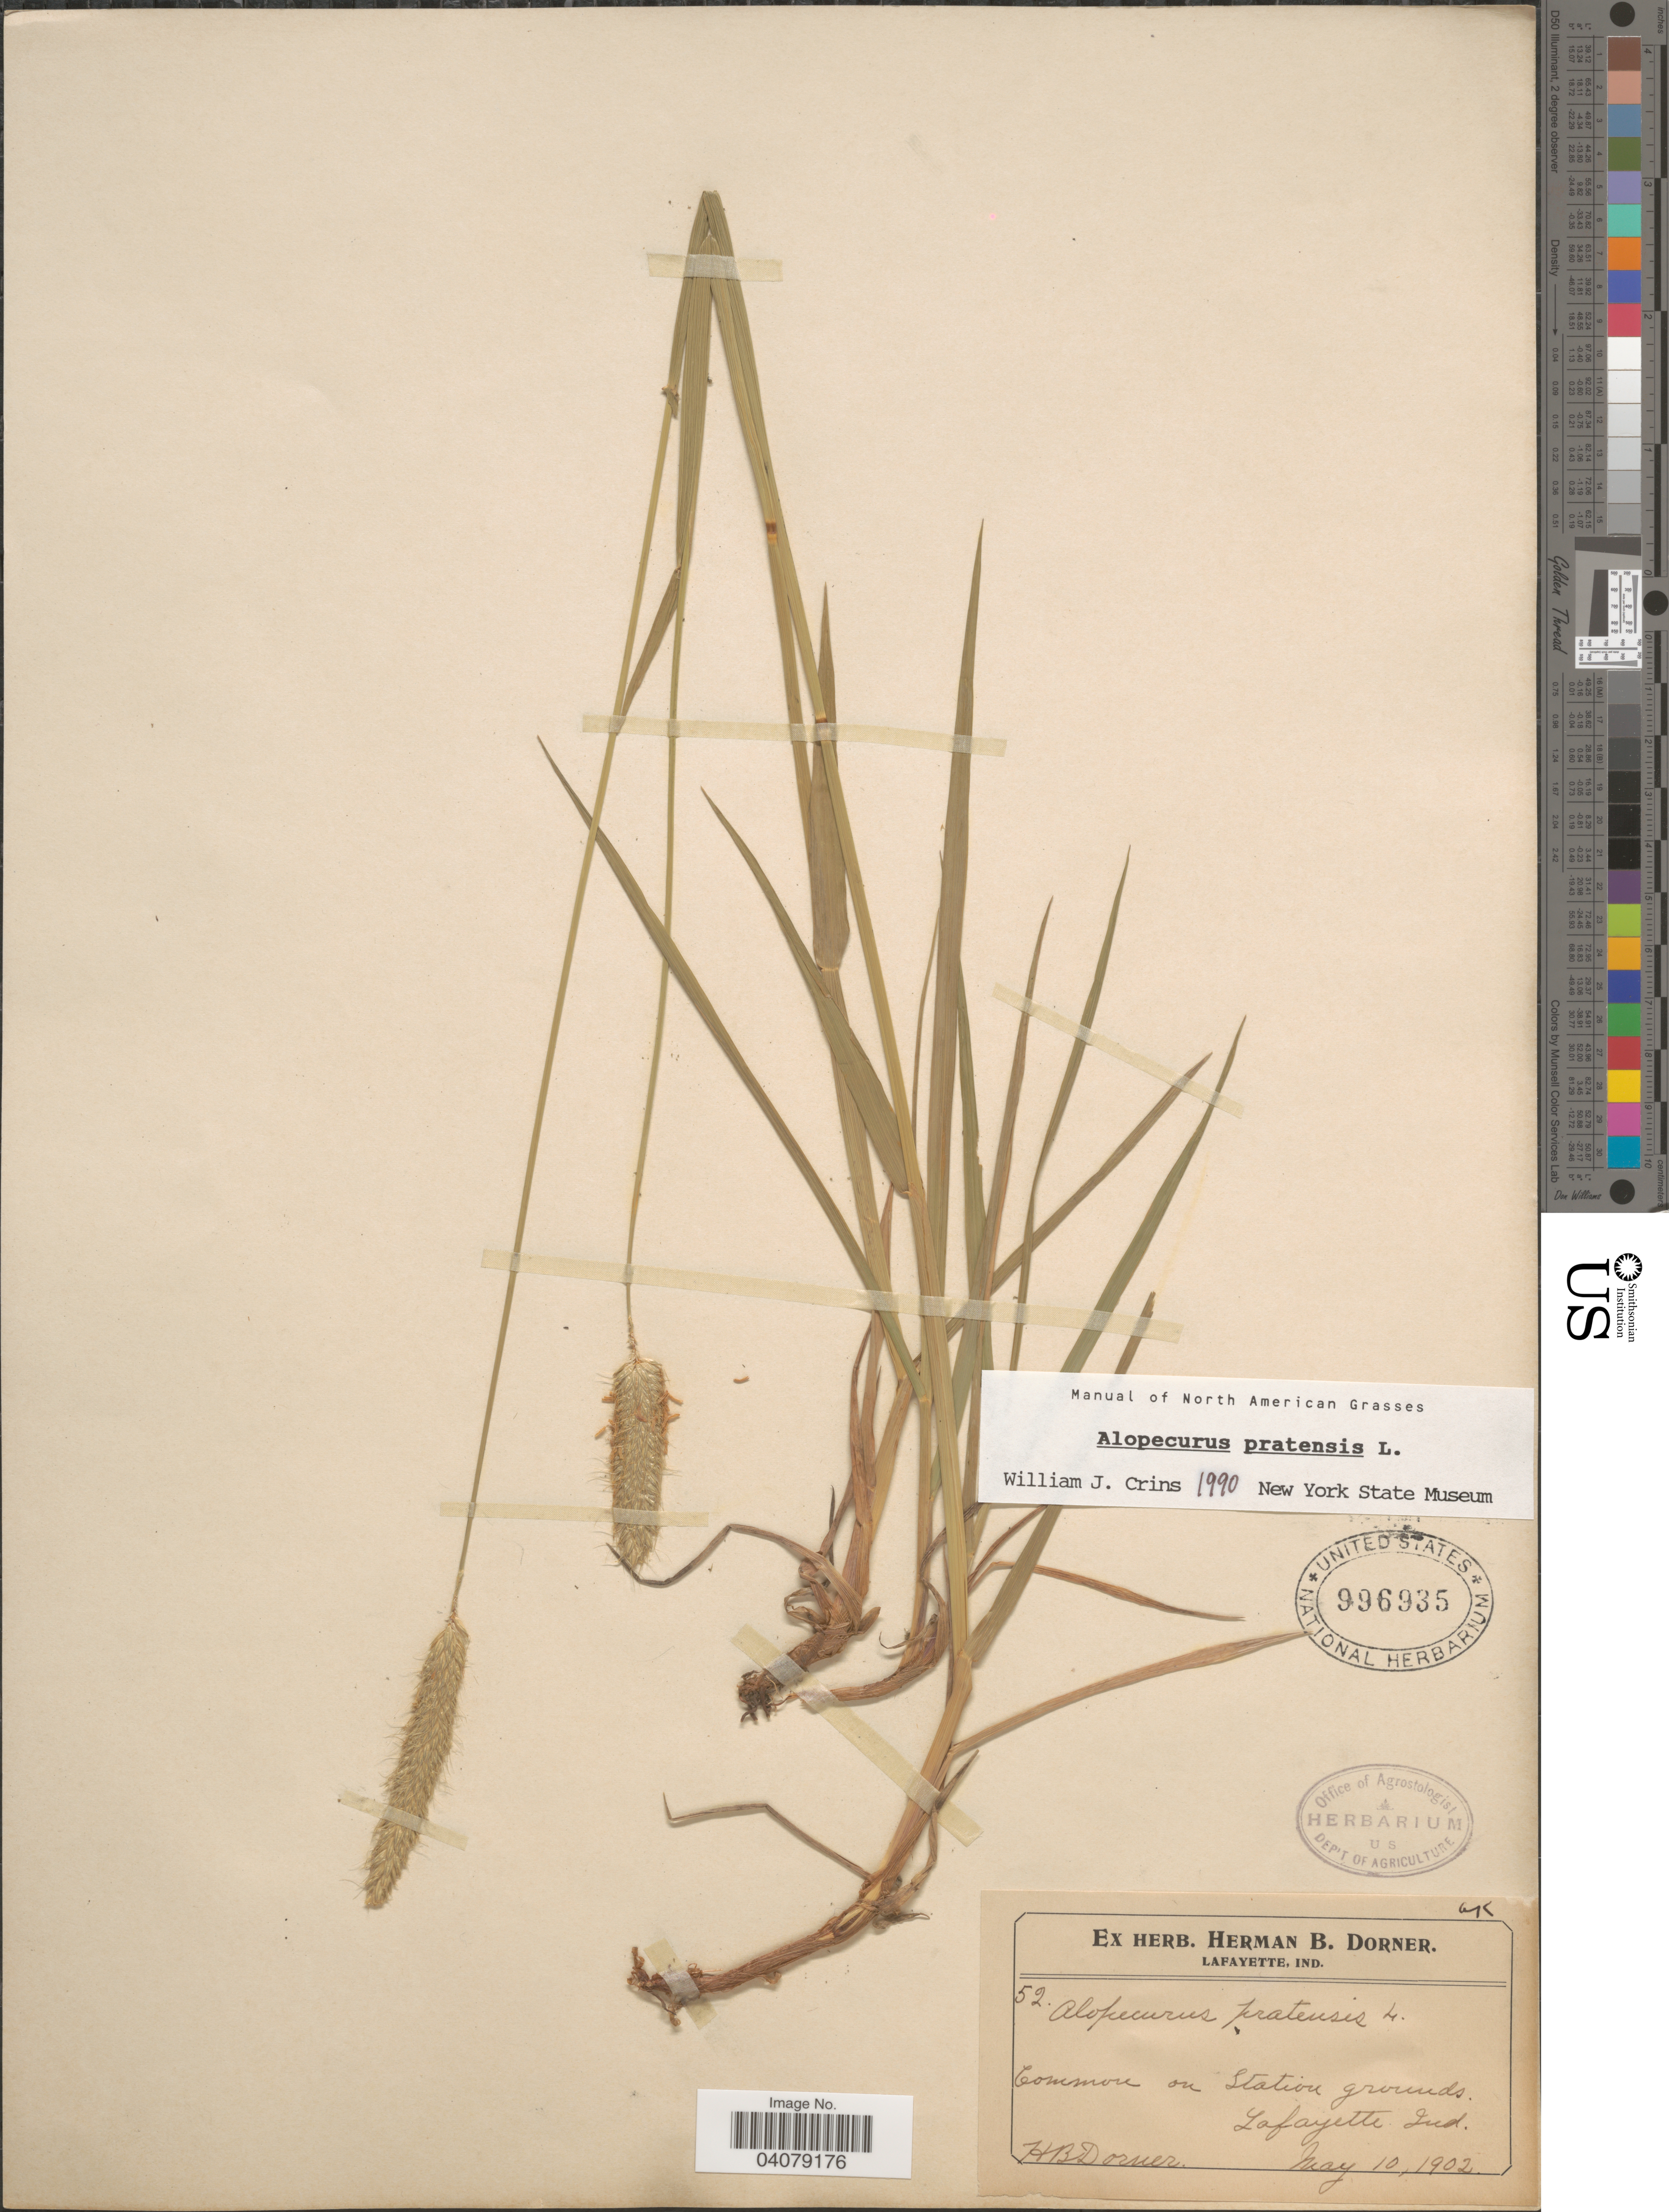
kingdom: Plantae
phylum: Tracheophyta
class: Liliopsida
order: Poales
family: Poaceae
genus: Alopecurus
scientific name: Alopecurus pratensis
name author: L.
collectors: H. Dorner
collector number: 52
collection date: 1902-05-10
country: United States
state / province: Indiana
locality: Common on Station grounds. Lafayette.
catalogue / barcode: US 996935